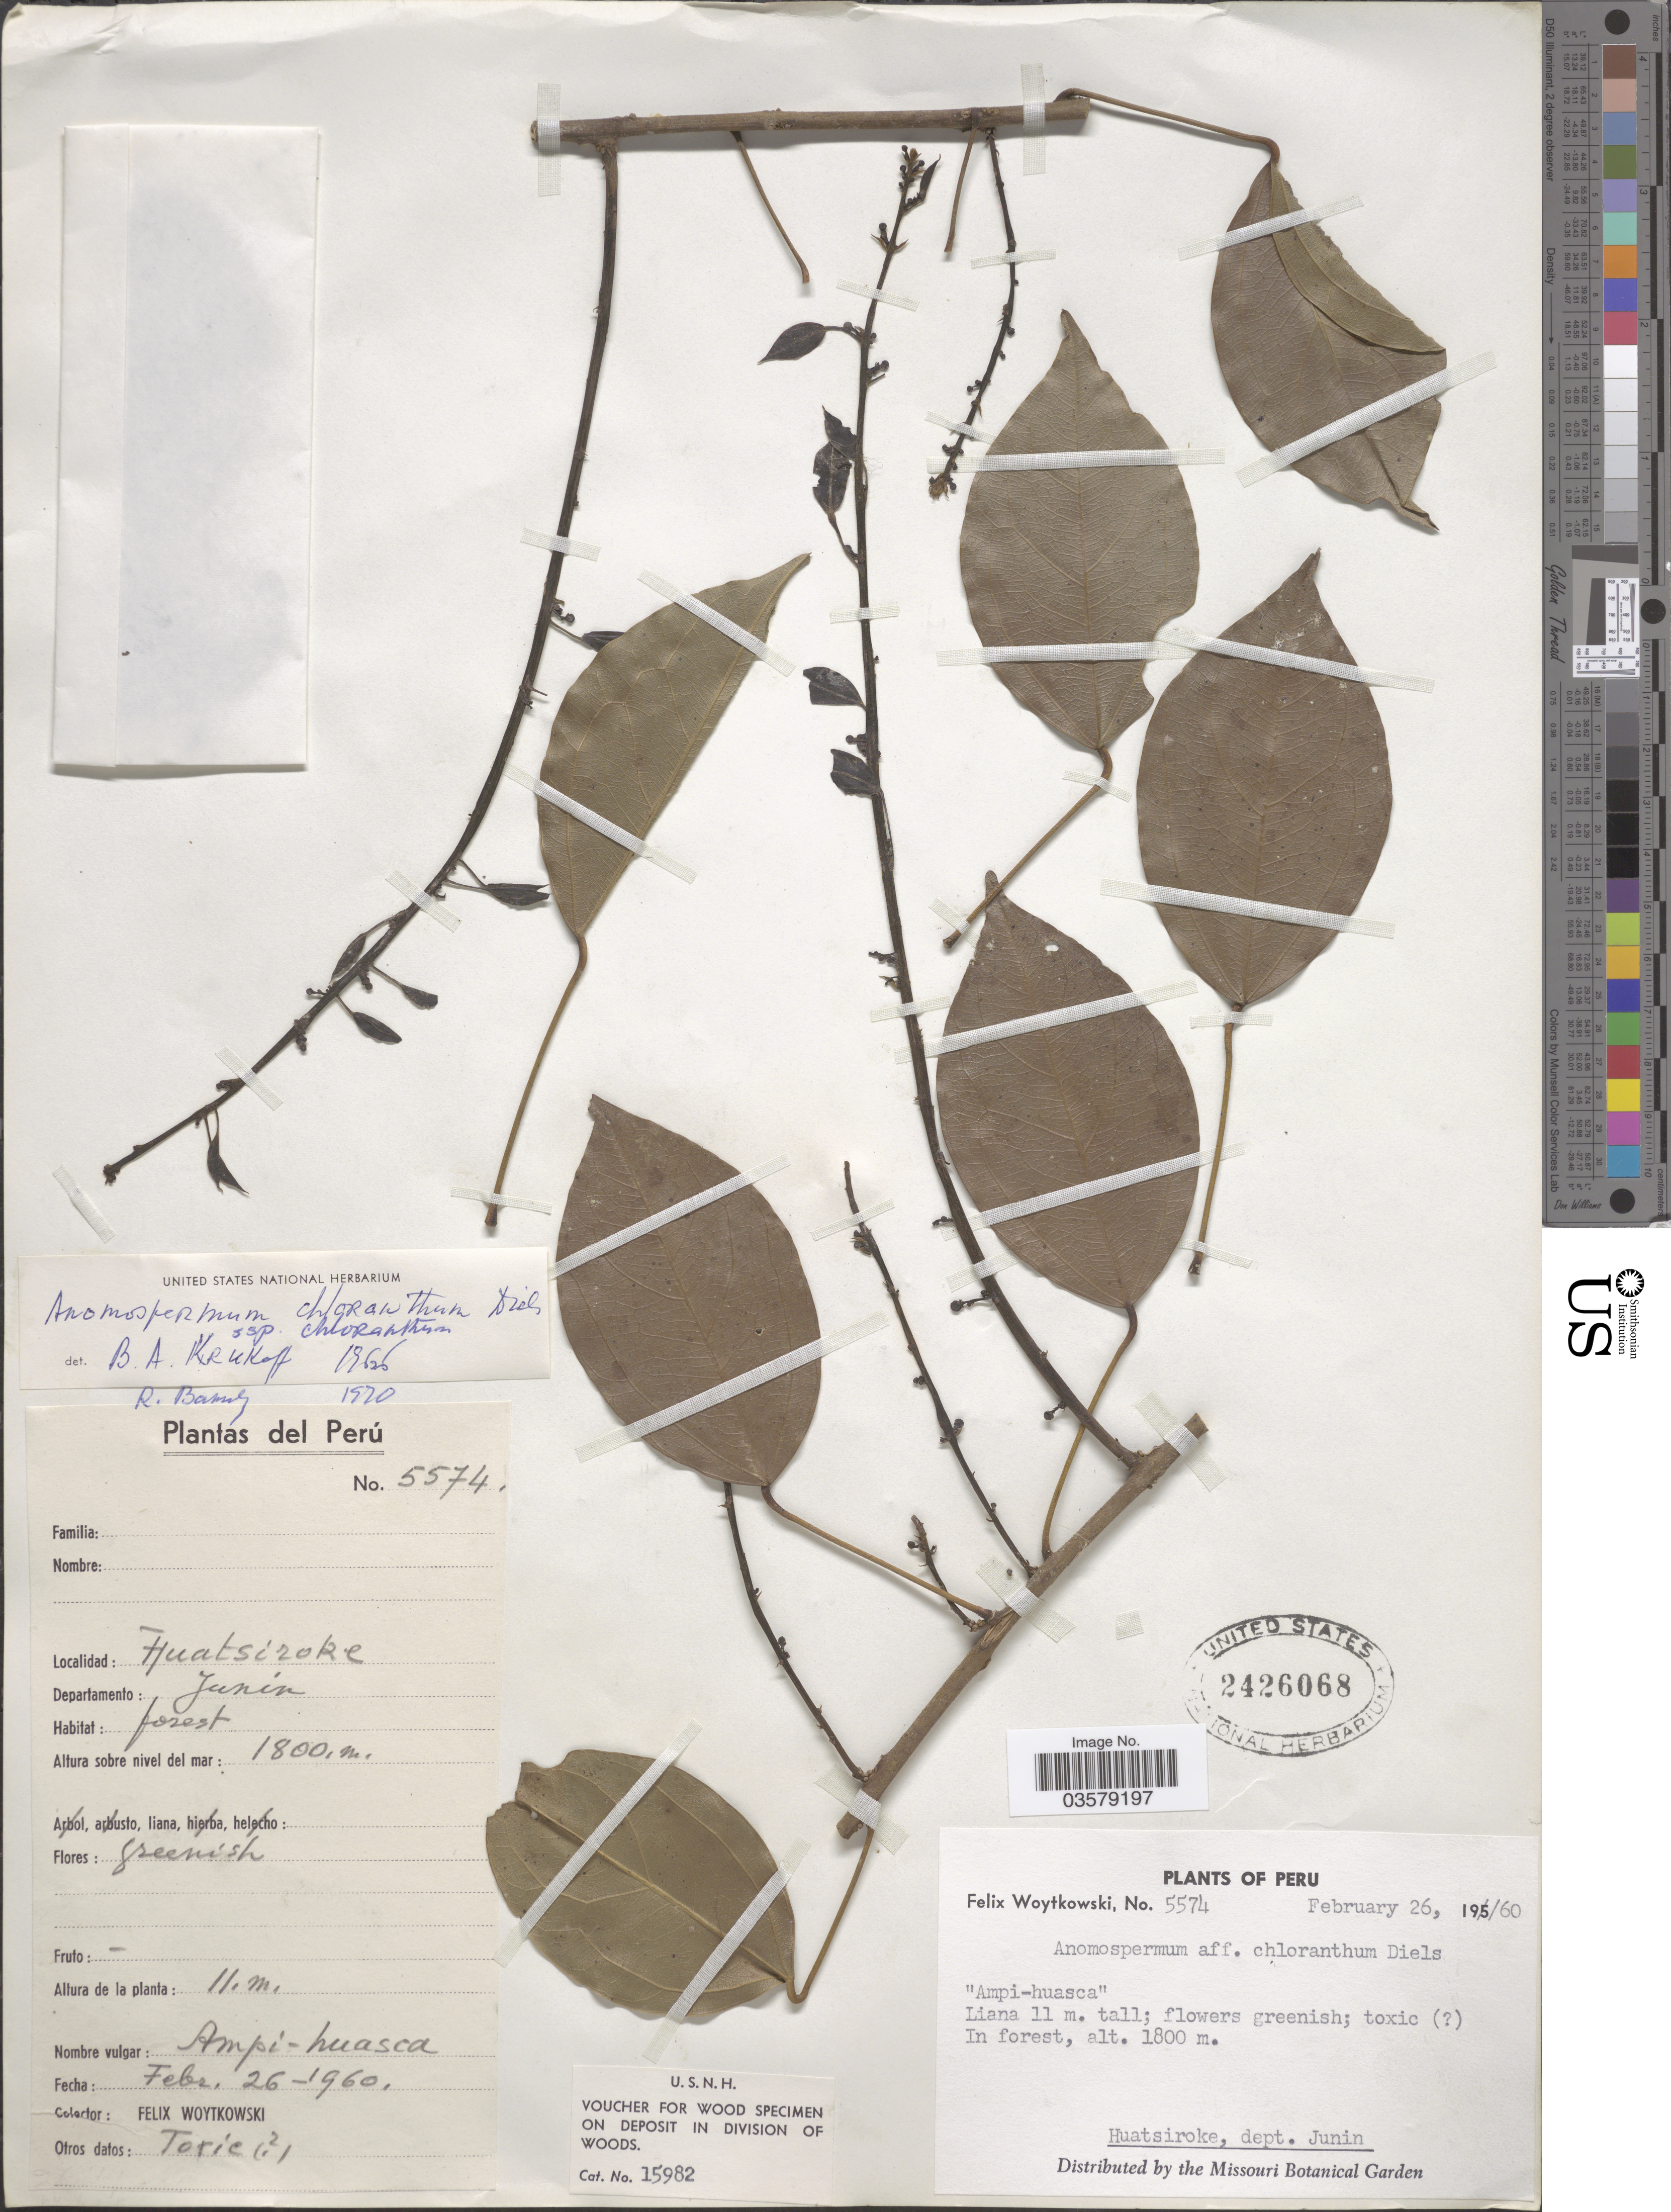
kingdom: Plantae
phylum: Tracheophyta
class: Magnoliopsida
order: Ranunculales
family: Menispermaceae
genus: Anomospermum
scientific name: Anomospermum chloranthum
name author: Diels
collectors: F. Woytkowski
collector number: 5574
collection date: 1960-02-26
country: Peru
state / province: Junín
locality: Departamento: Junín.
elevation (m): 1800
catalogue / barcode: US 2426068